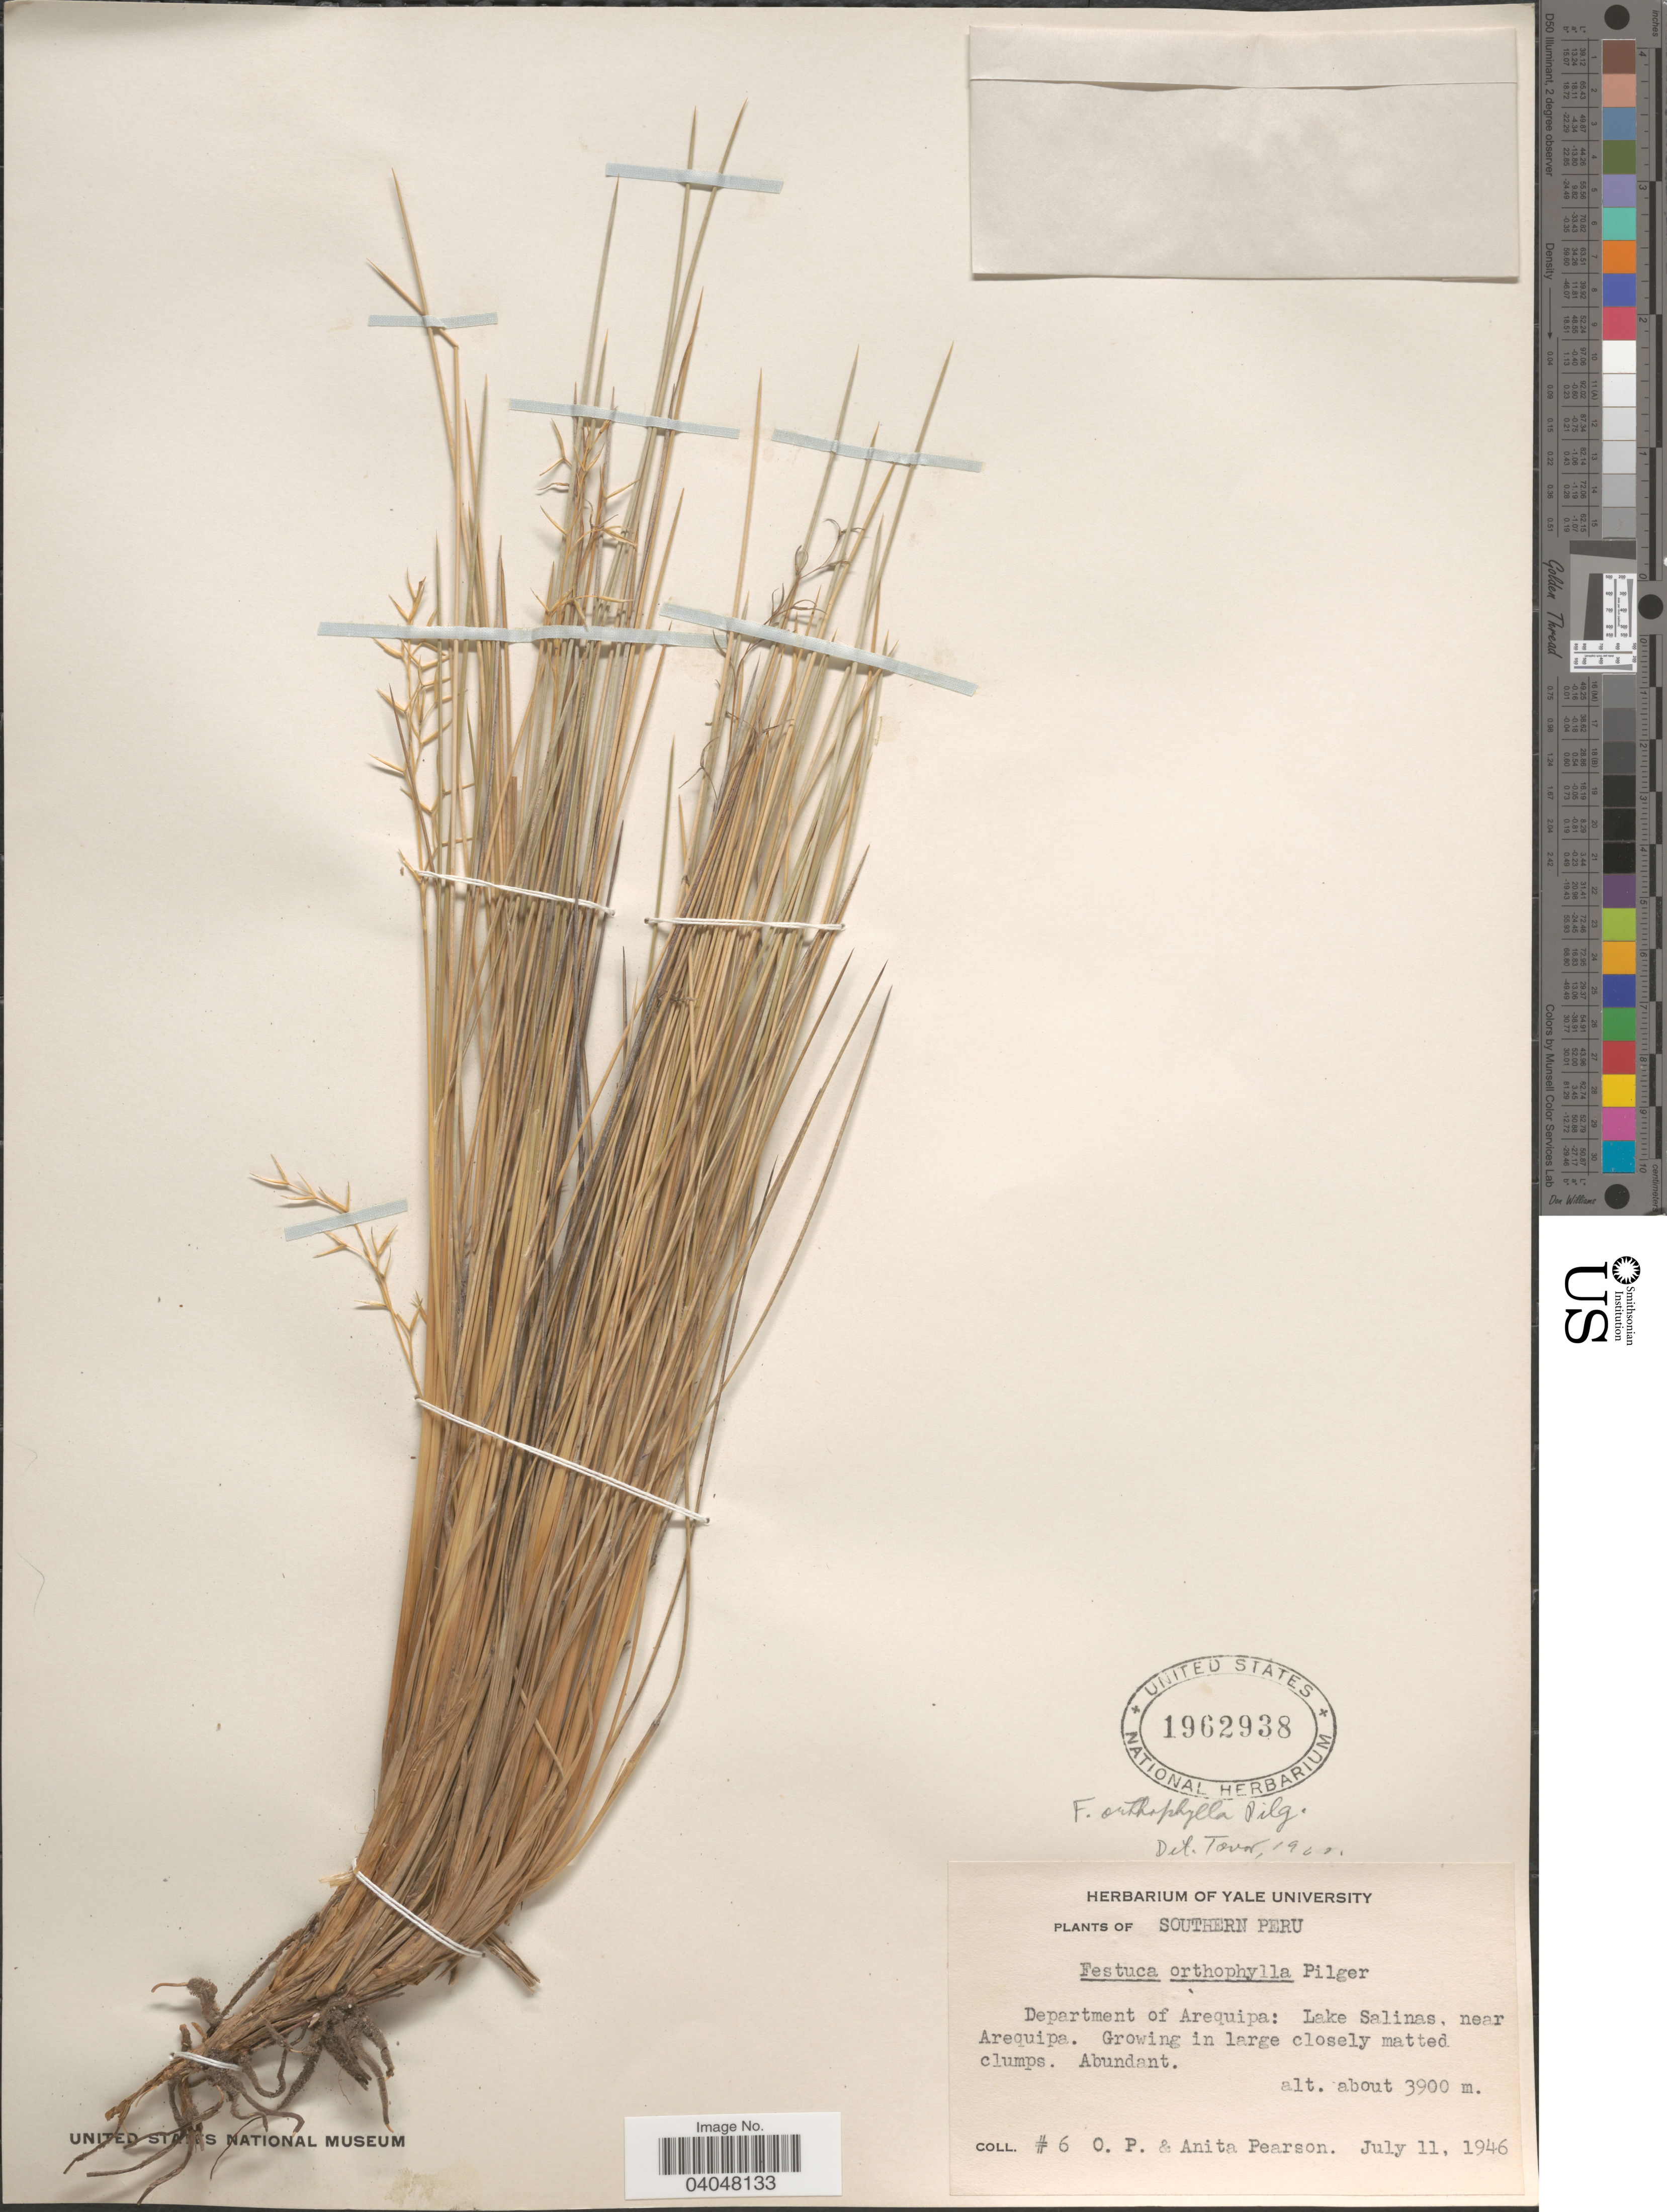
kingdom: Plantae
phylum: Tracheophyta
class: Liliopsida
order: Poales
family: Poaceae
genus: Festuca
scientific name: Festuca orthophylla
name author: Pilg.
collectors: O. P. Pearson & A. Pearson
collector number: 6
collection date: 1946-07-11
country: Peru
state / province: Arequipa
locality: Southern Peru. Department of Arequipa: Lake Salinas, near Arequipa.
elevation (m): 3900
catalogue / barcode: US 1962938